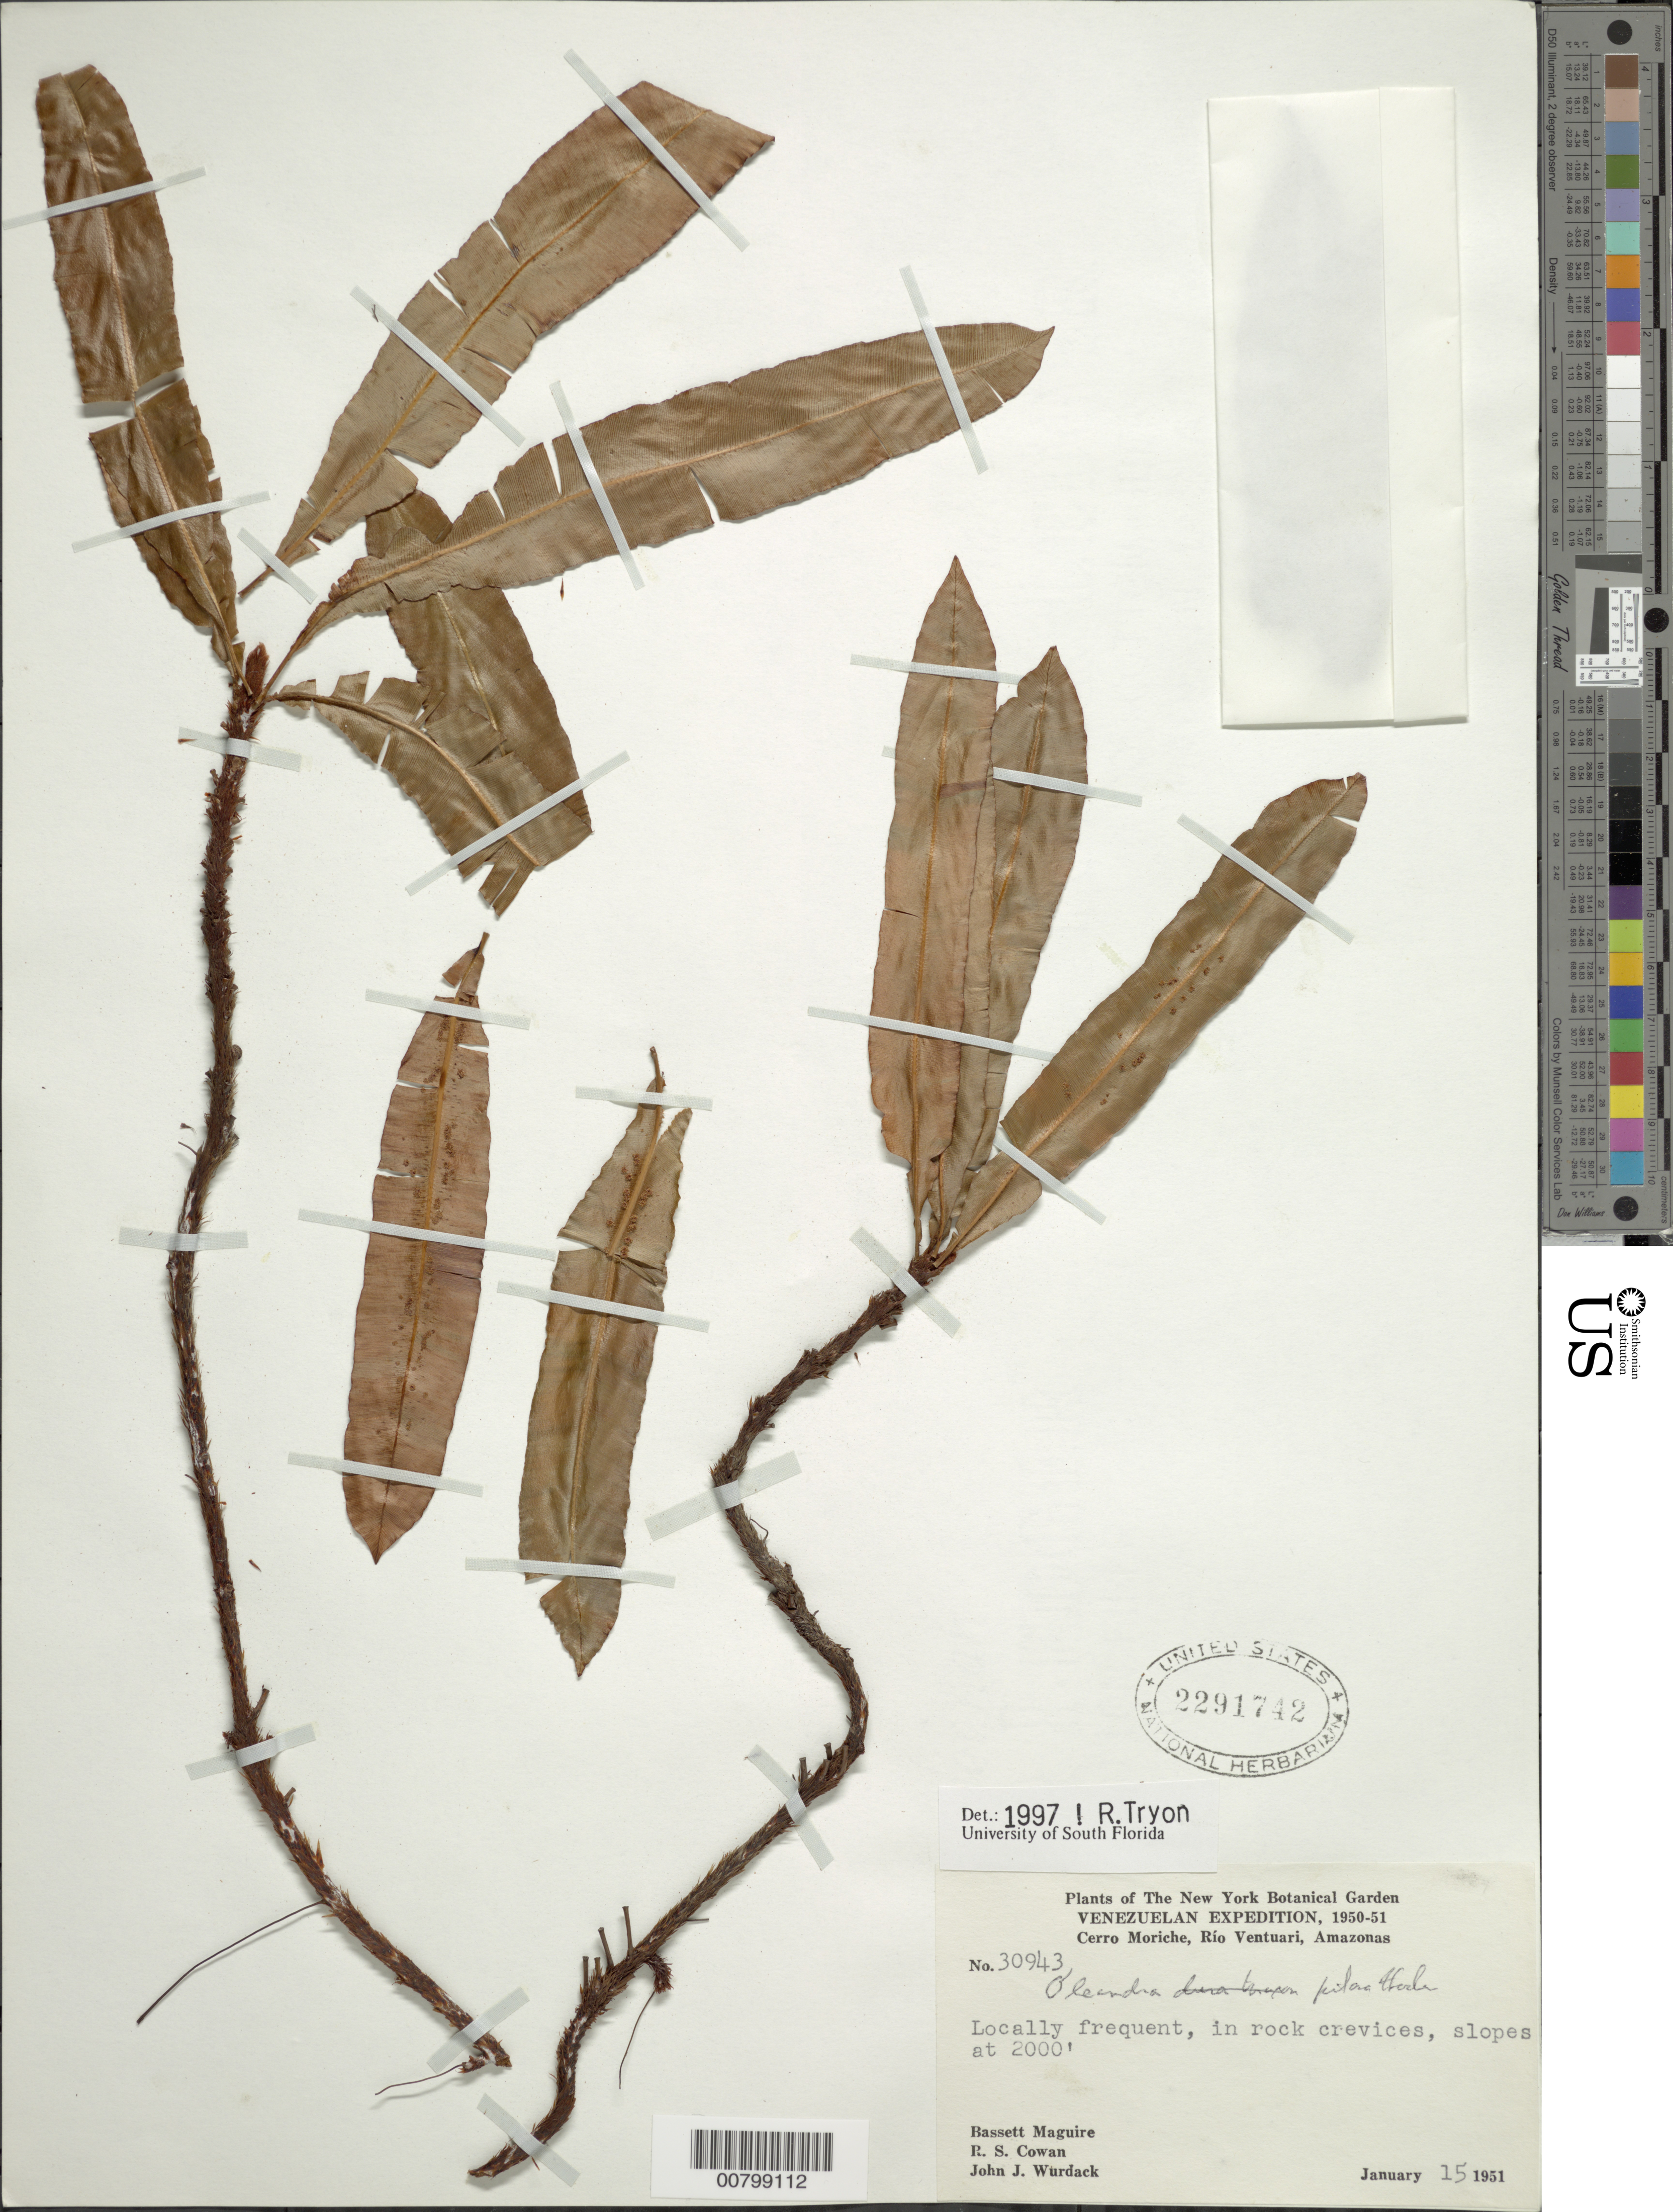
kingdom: Plantae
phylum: Tracheophyta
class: Polypodiopsida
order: Polypodiales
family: Oleandraceae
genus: Oleandra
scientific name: Oleandra pilosa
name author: Hook.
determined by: Tryon, Rolla M., Jr.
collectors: B. Maguire, R. S. Cowan & J. J. Wurdack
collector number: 30943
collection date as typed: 15-Jan-51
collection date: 1951-01-15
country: Venezuela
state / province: Amazonas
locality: Cerro Moriche, Río Ventuari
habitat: Slopes, in rock crevices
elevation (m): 610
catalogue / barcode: US 2291742